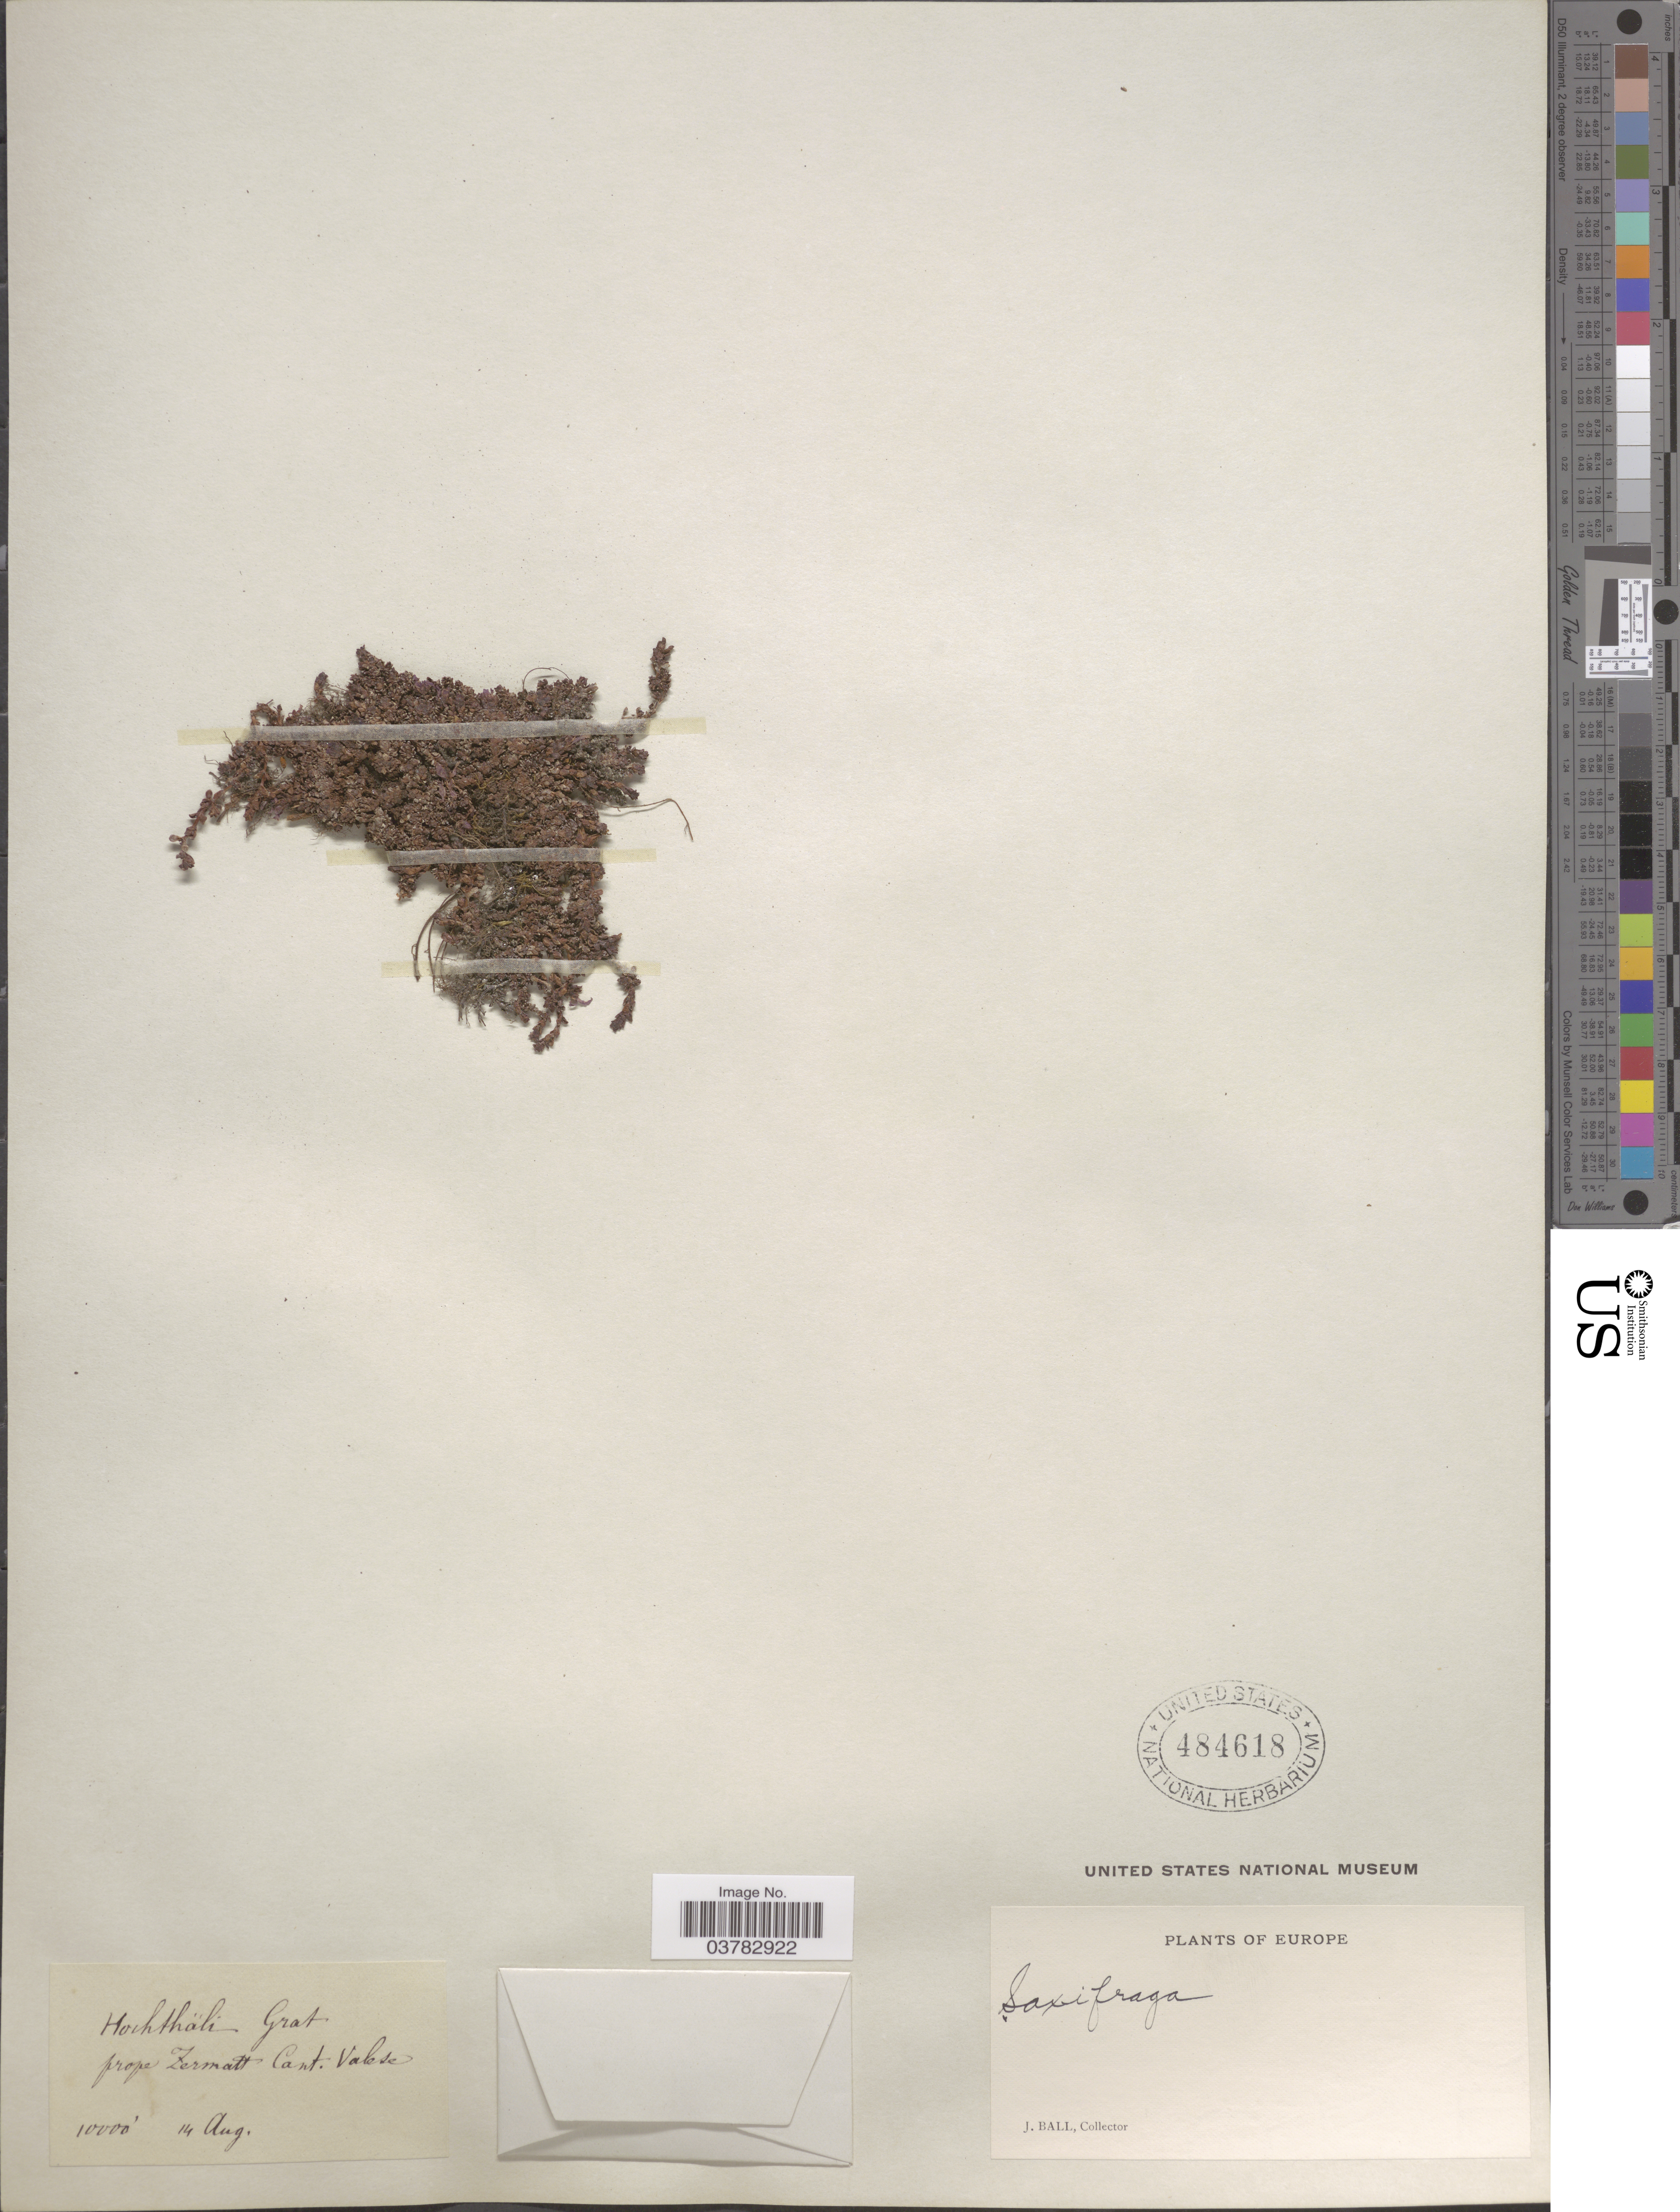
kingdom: Plantae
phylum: Tracheophyta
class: Magnoliopsida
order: Saxifragales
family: Saxifragaceae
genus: Saxifraga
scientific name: Saxifraga sp.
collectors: J. Ball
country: Switzerland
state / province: Valais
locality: Hochthäli Grat prope Zermatt Cant. Valese.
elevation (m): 3048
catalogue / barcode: US 484618